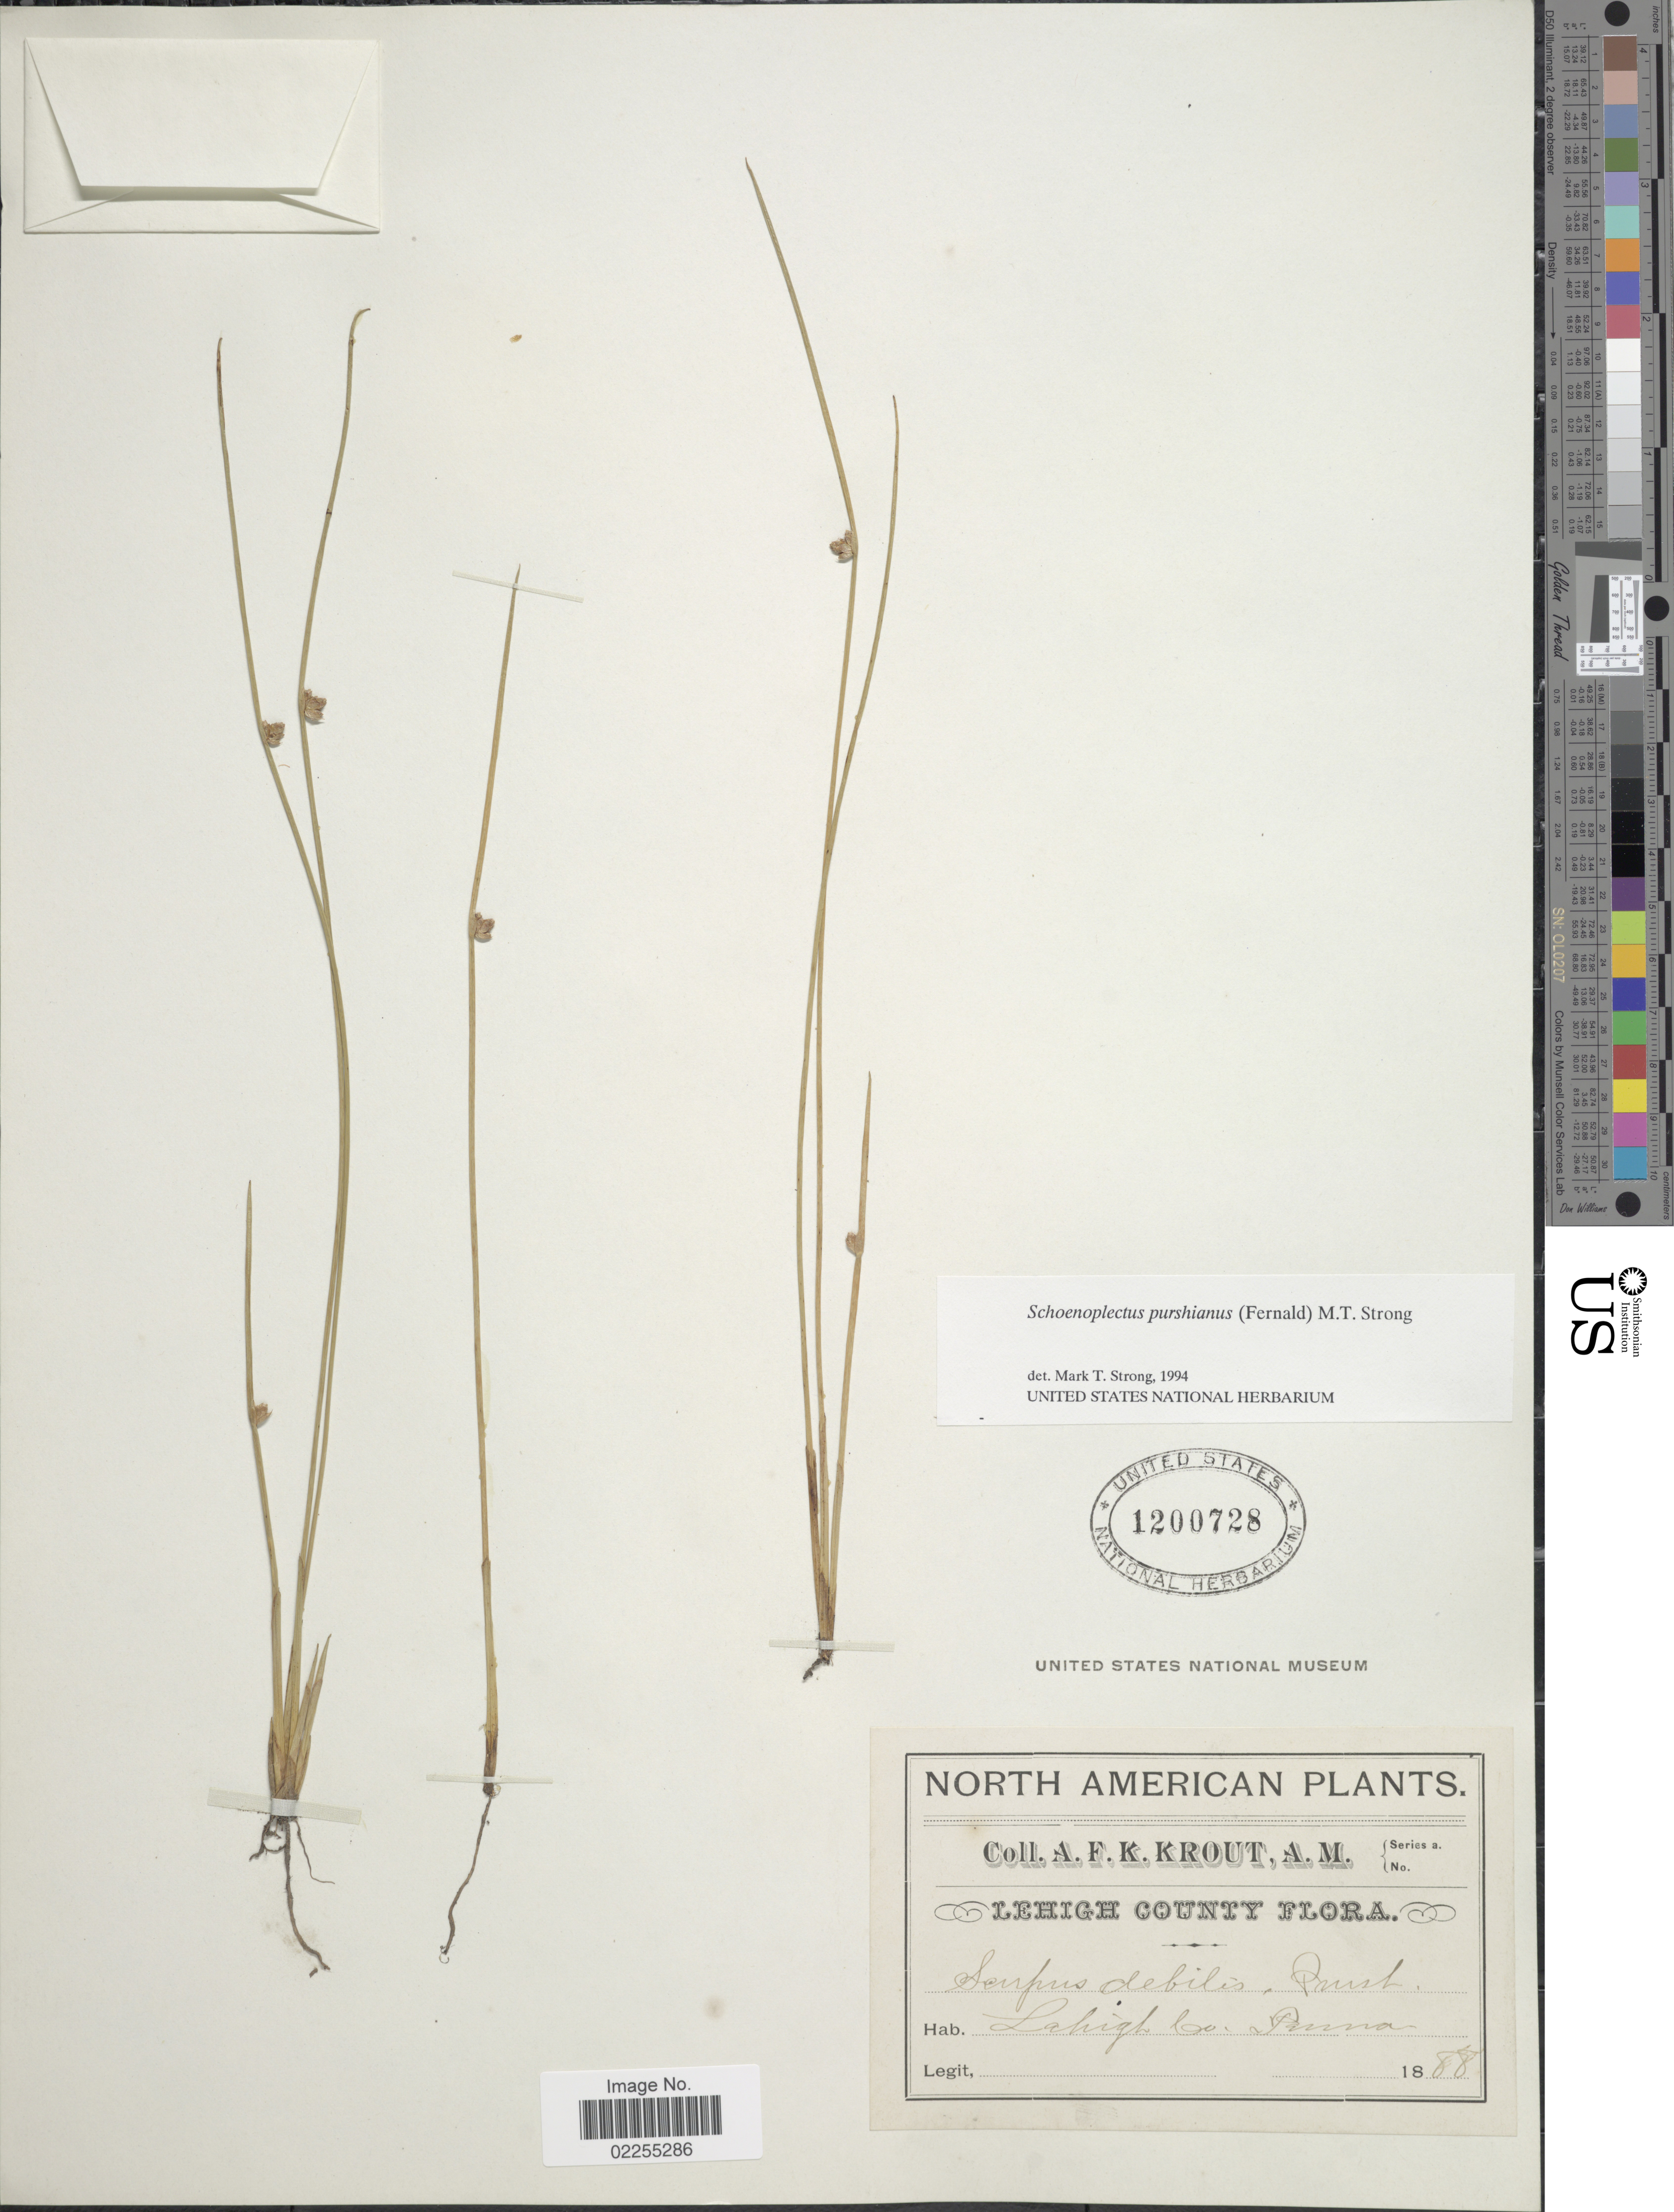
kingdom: Plantae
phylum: Tracheophyta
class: Liliopsida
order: Poales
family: Cyperaceae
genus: Schoenoplectus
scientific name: Schoenoplectus purshianus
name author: (Fernald) M.T. Strong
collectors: A. Krout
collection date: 1888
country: United States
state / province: Pennsylvania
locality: Lehigh Co.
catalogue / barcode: US 1200728